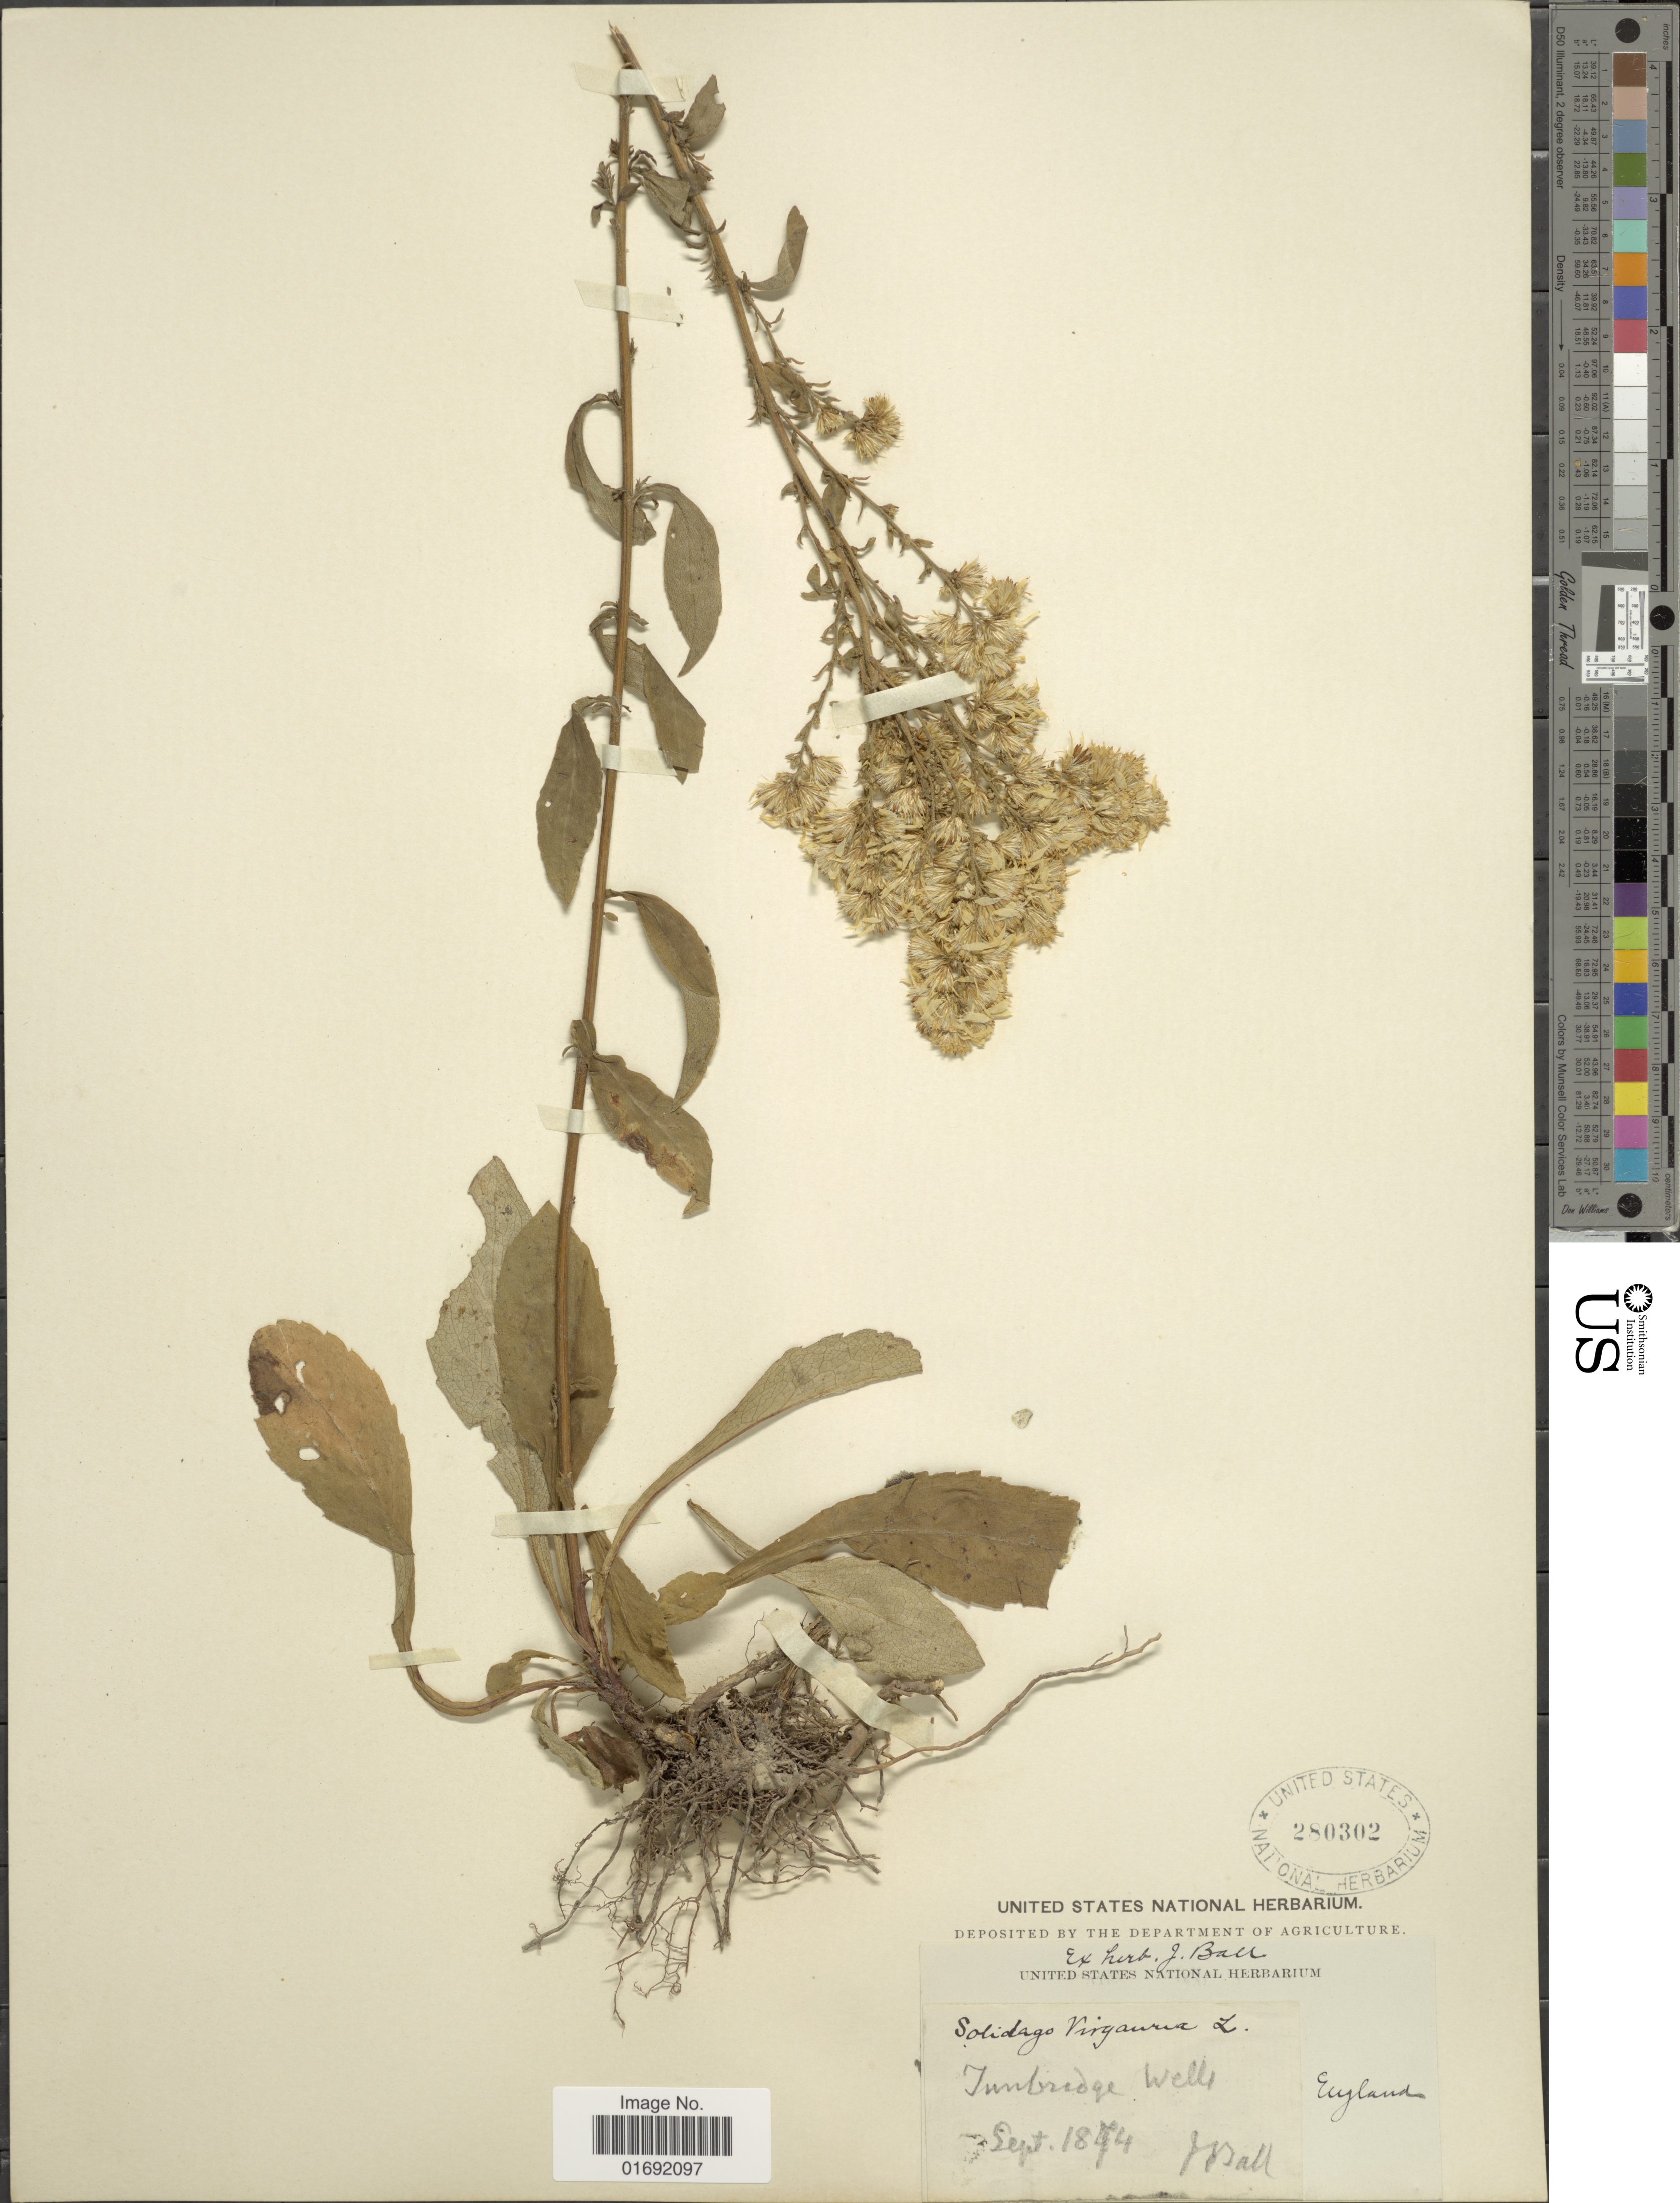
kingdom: Plantae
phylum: Tracheophyta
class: Magnoliopsida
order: Asterales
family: Asteraceae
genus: Solidago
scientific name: Solidago virgaurea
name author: L.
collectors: J. Ball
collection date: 1874-09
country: United Kingdom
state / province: England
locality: Tunbridge Wells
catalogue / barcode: US 280302